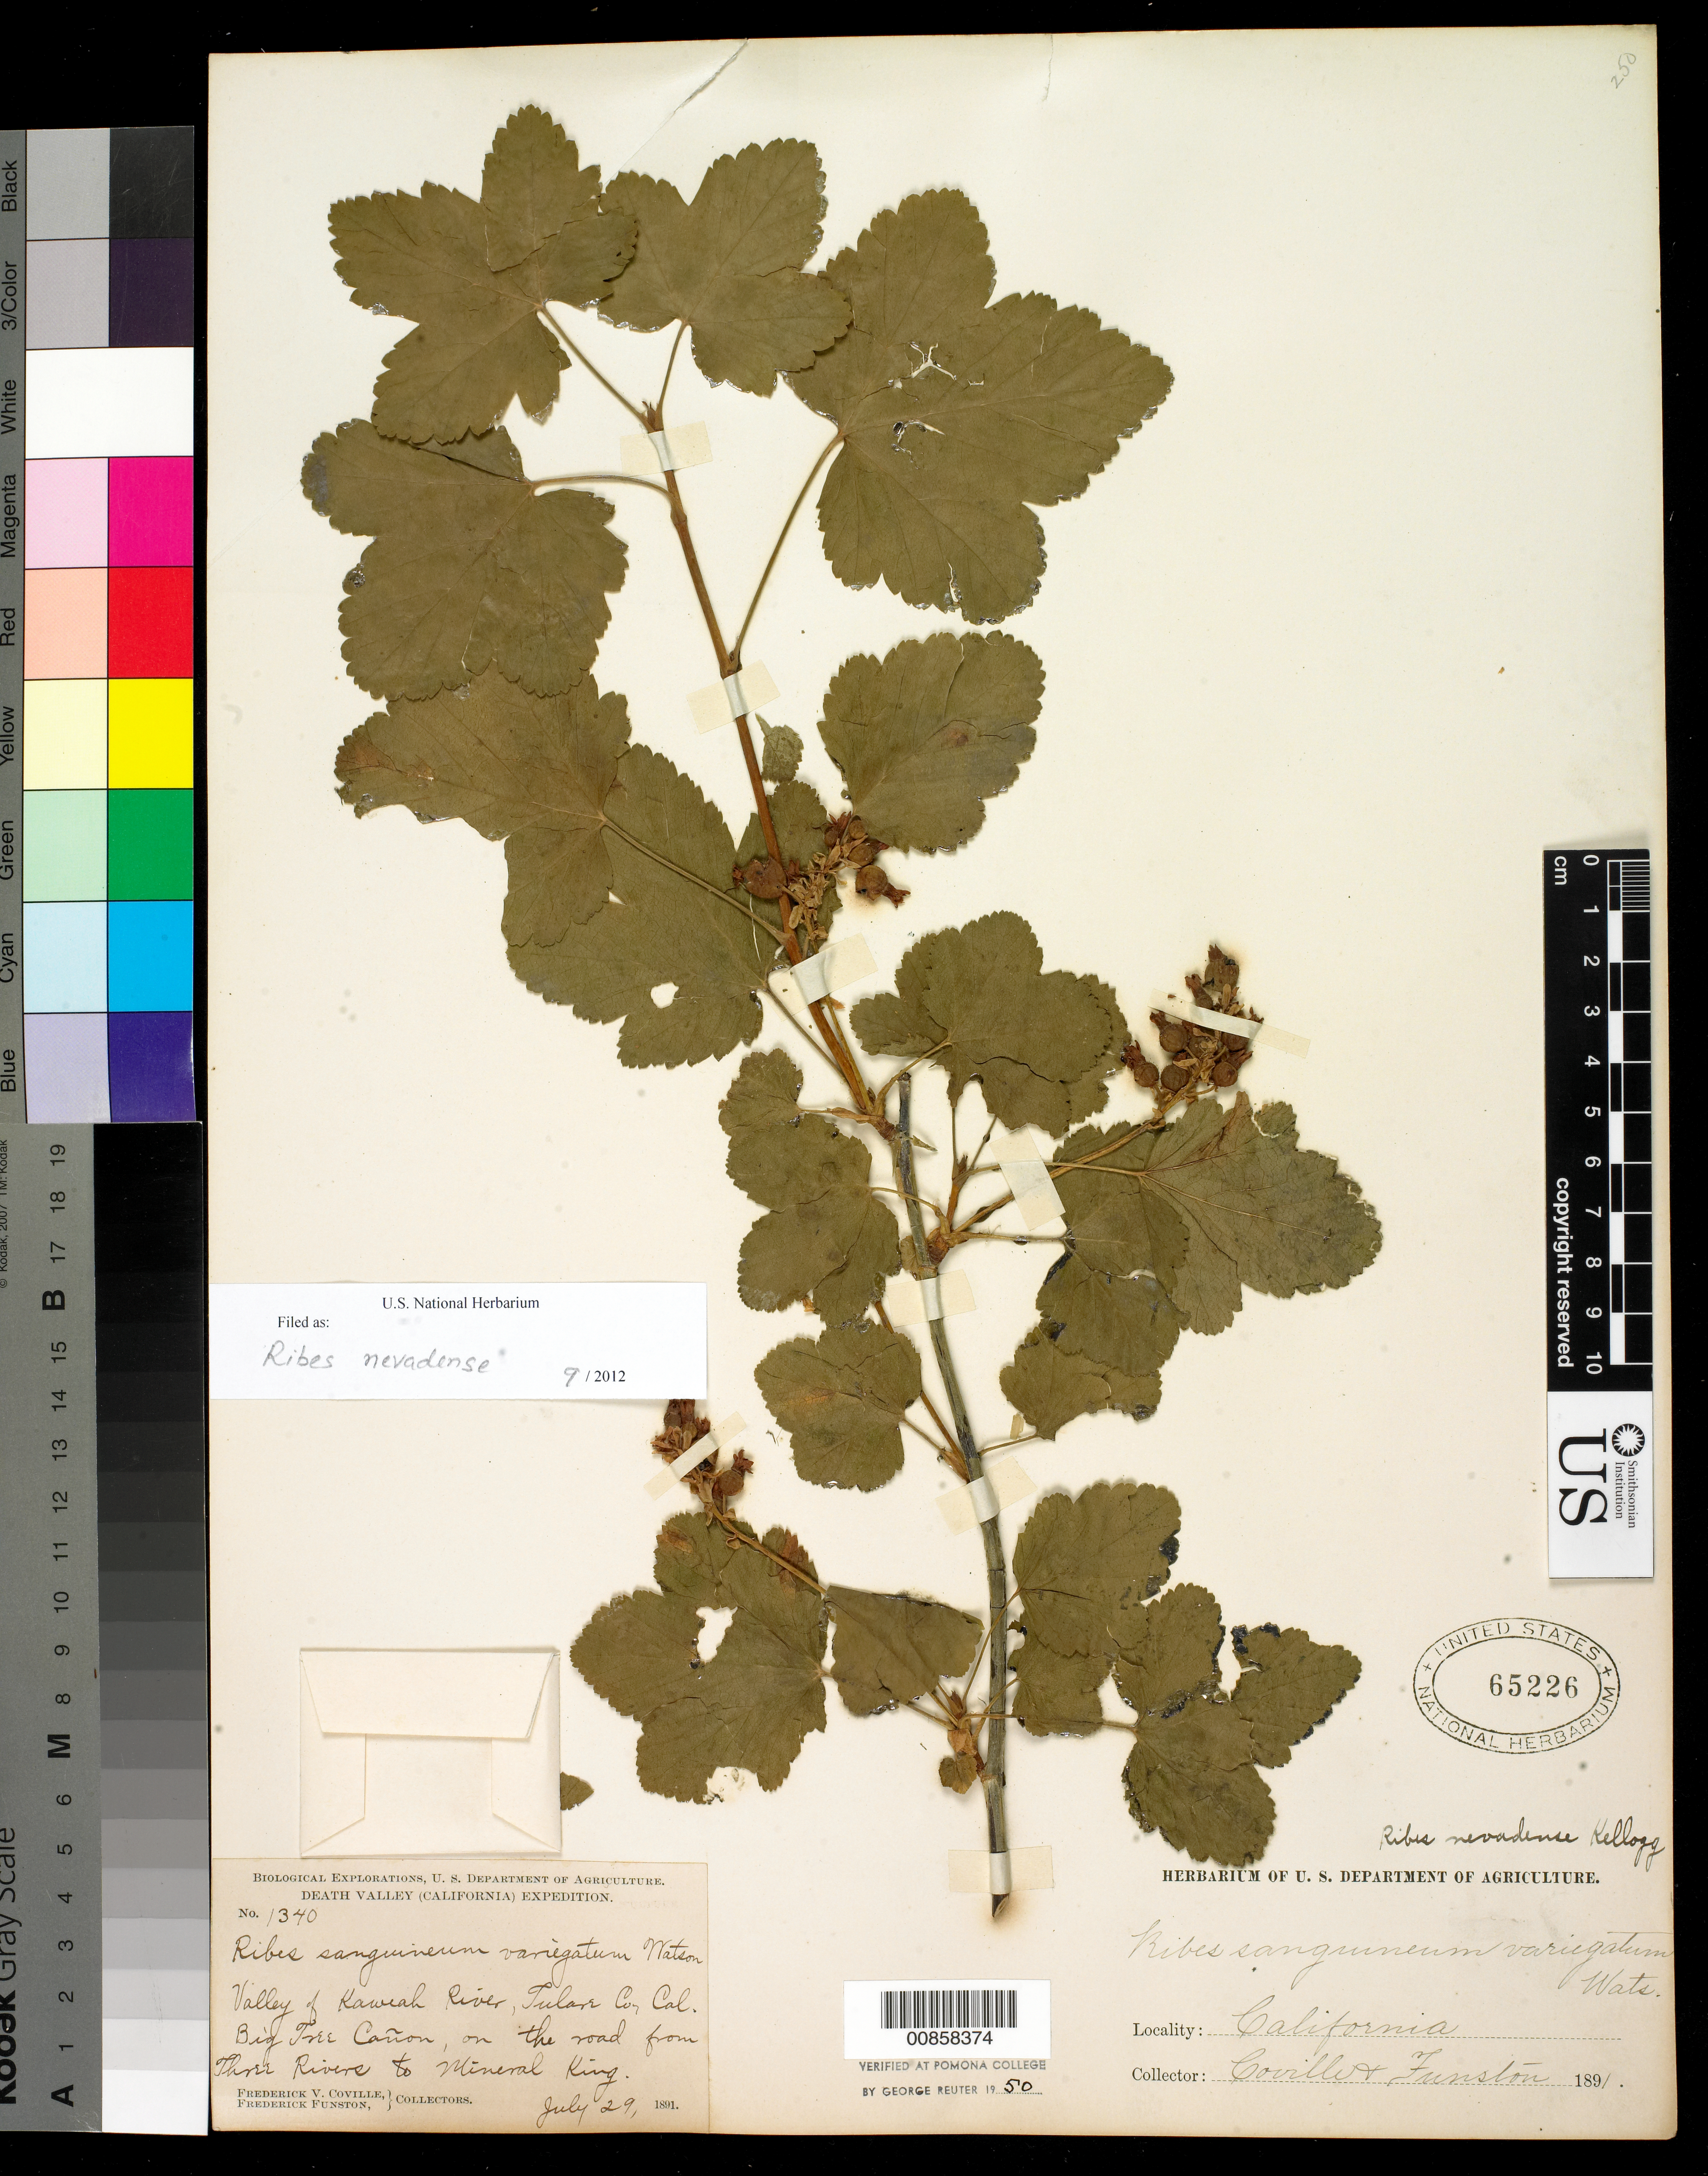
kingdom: Plantae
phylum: Tracheophyta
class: Magnoliopsida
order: Saxifragales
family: Grossulariaceae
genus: Ribes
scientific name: Ribes nevadense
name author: Kellogg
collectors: F. V. Coville & T. H. Kearney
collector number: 1340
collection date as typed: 29 Jul 1891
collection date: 1891-07-29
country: United States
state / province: California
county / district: Tulare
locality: Valley of Kaweah River, Big Tree Canyon on the road from Three Rivers to mineral king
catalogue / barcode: US 65226